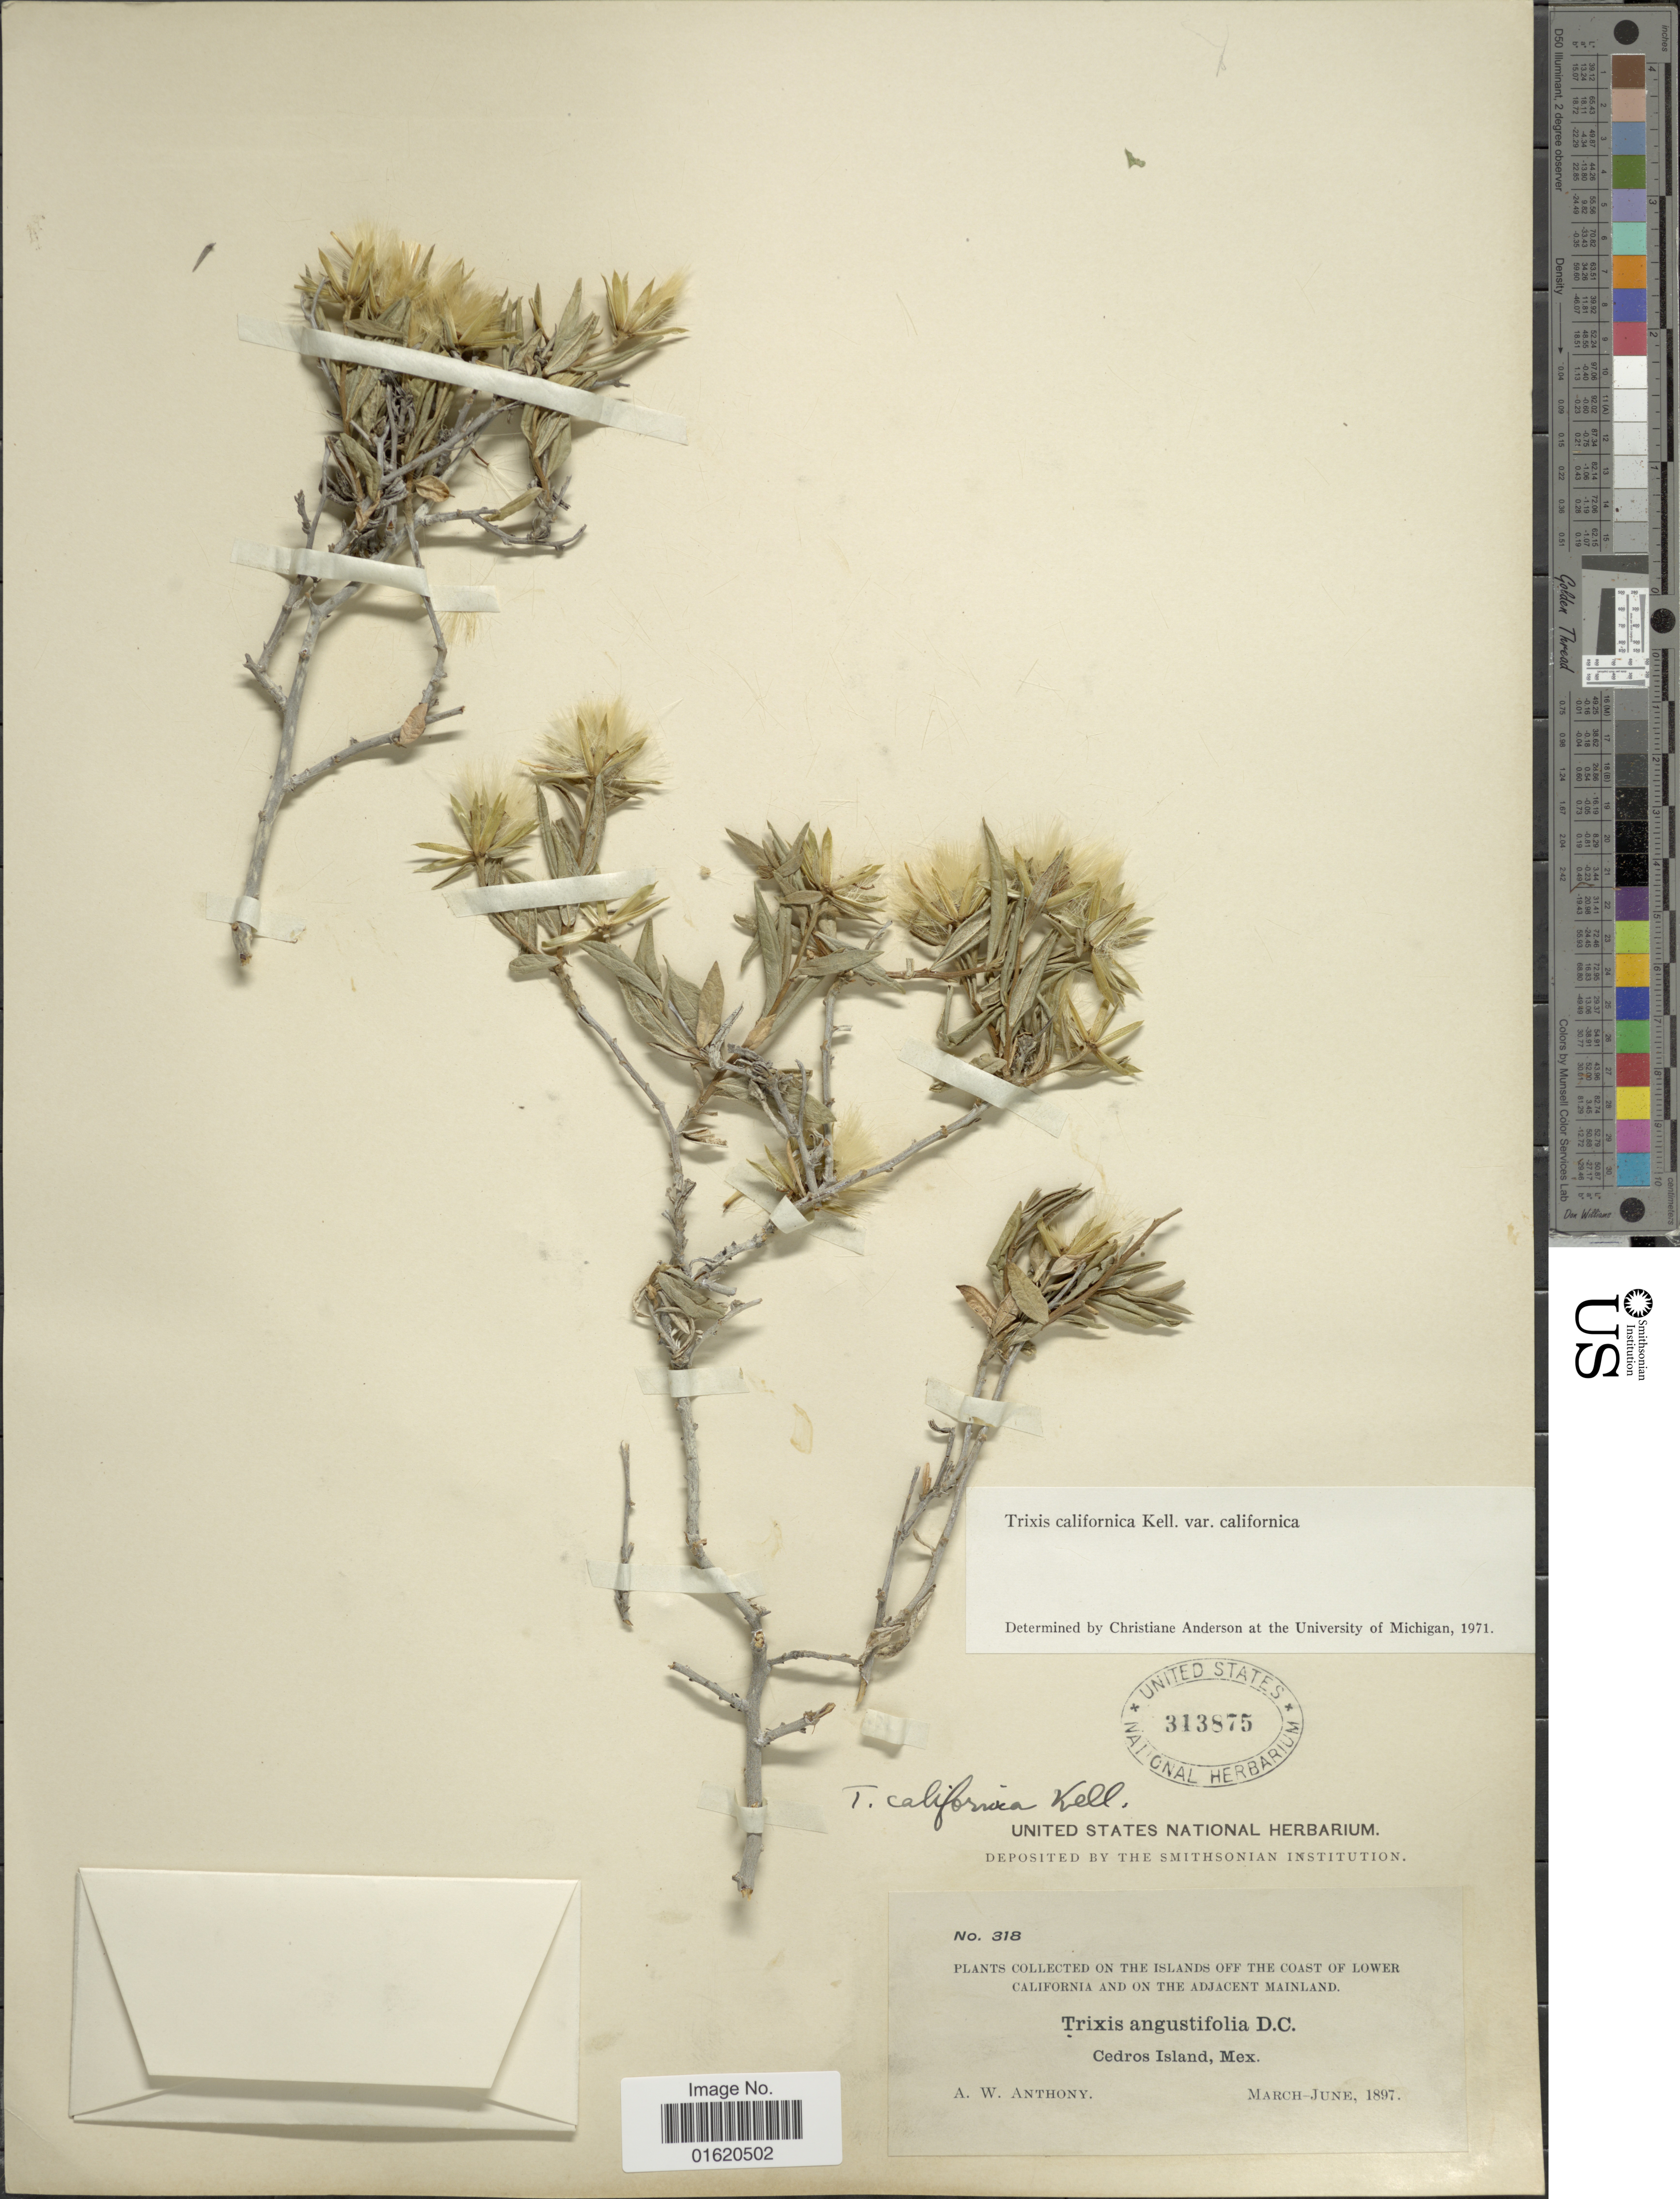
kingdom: Plantae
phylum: Tracheophyta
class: Magnoliopsida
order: Asterales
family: Asteraceae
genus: Trixis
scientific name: Trixis californica var. californica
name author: Kellogg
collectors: A. W. Anthony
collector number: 318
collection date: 1897-03/1897-04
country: Mexico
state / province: Baja California Norte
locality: Islands off the cast of Lower California and on the adjacent Mainland, Cedros Island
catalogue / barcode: US 313875